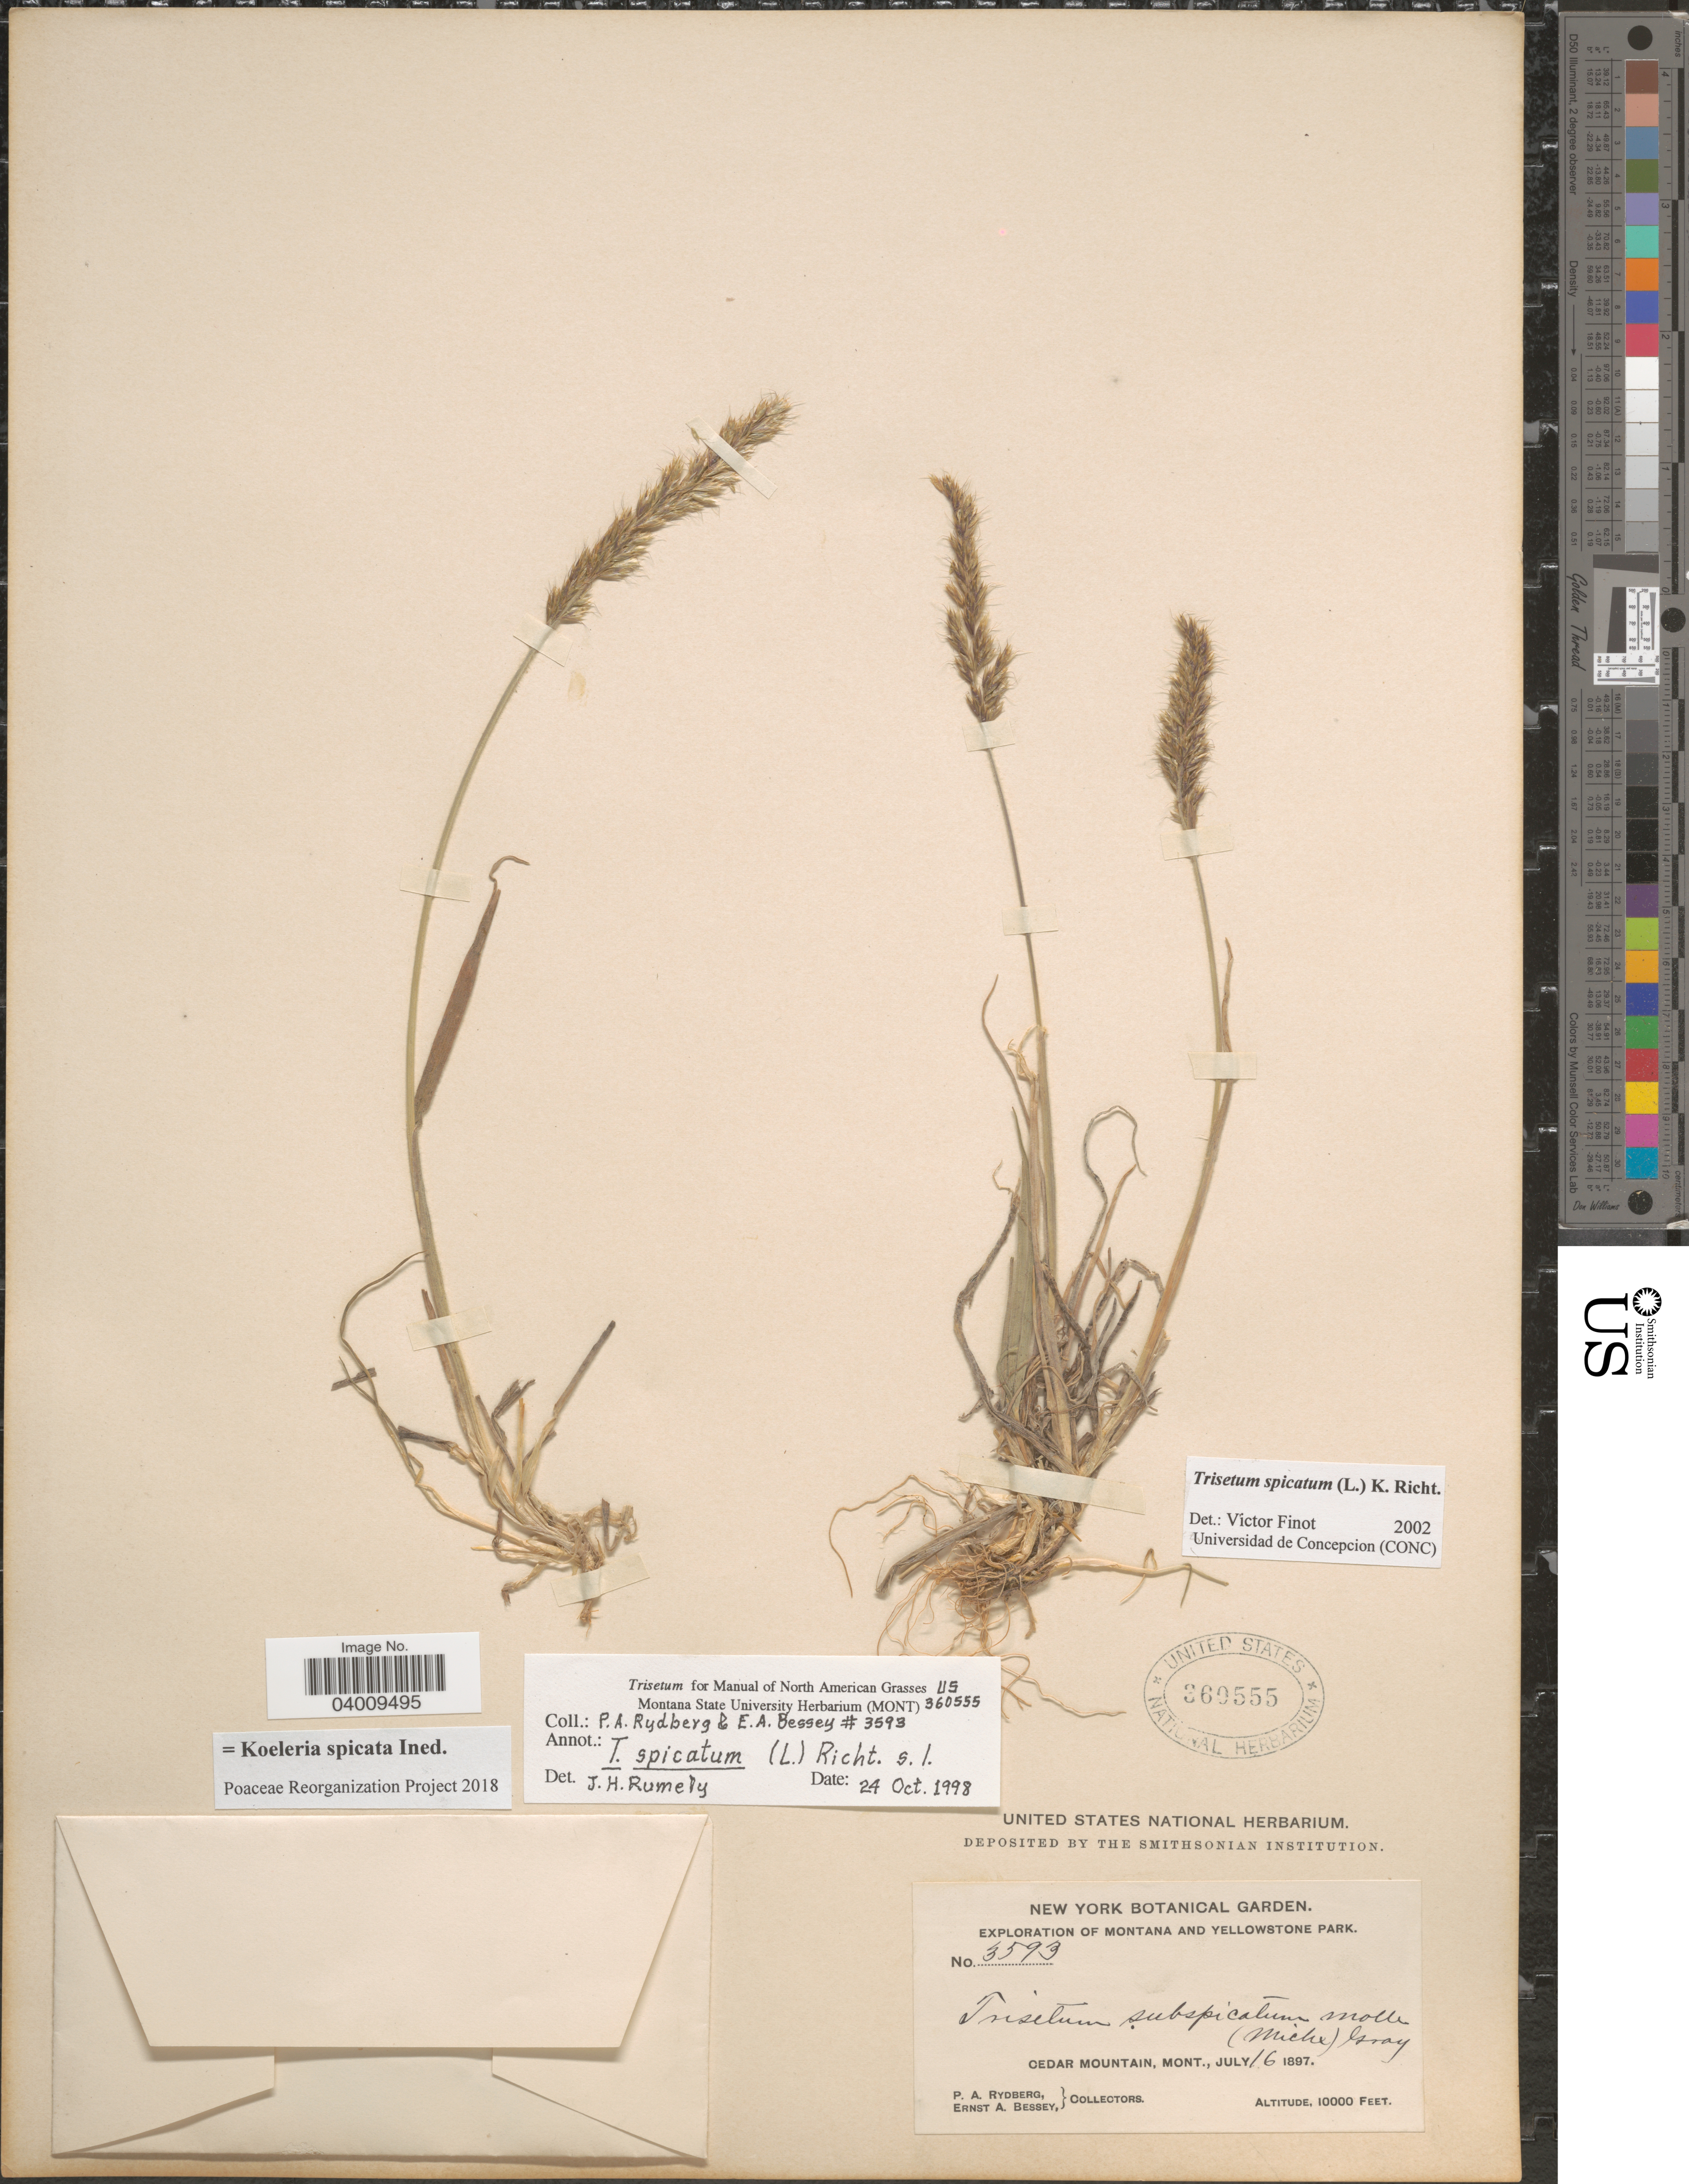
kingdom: Plantae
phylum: Tracheophyta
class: Liliopsida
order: Poales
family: Poaceae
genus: Koeleria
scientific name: Koeleria spicata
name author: (L.) Barberá et al.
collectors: P. A. Rydberg & E. A. Bessey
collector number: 3593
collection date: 1897-07-16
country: United States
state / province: Montana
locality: Cedar Mountain.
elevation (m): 3048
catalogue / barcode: US 360555